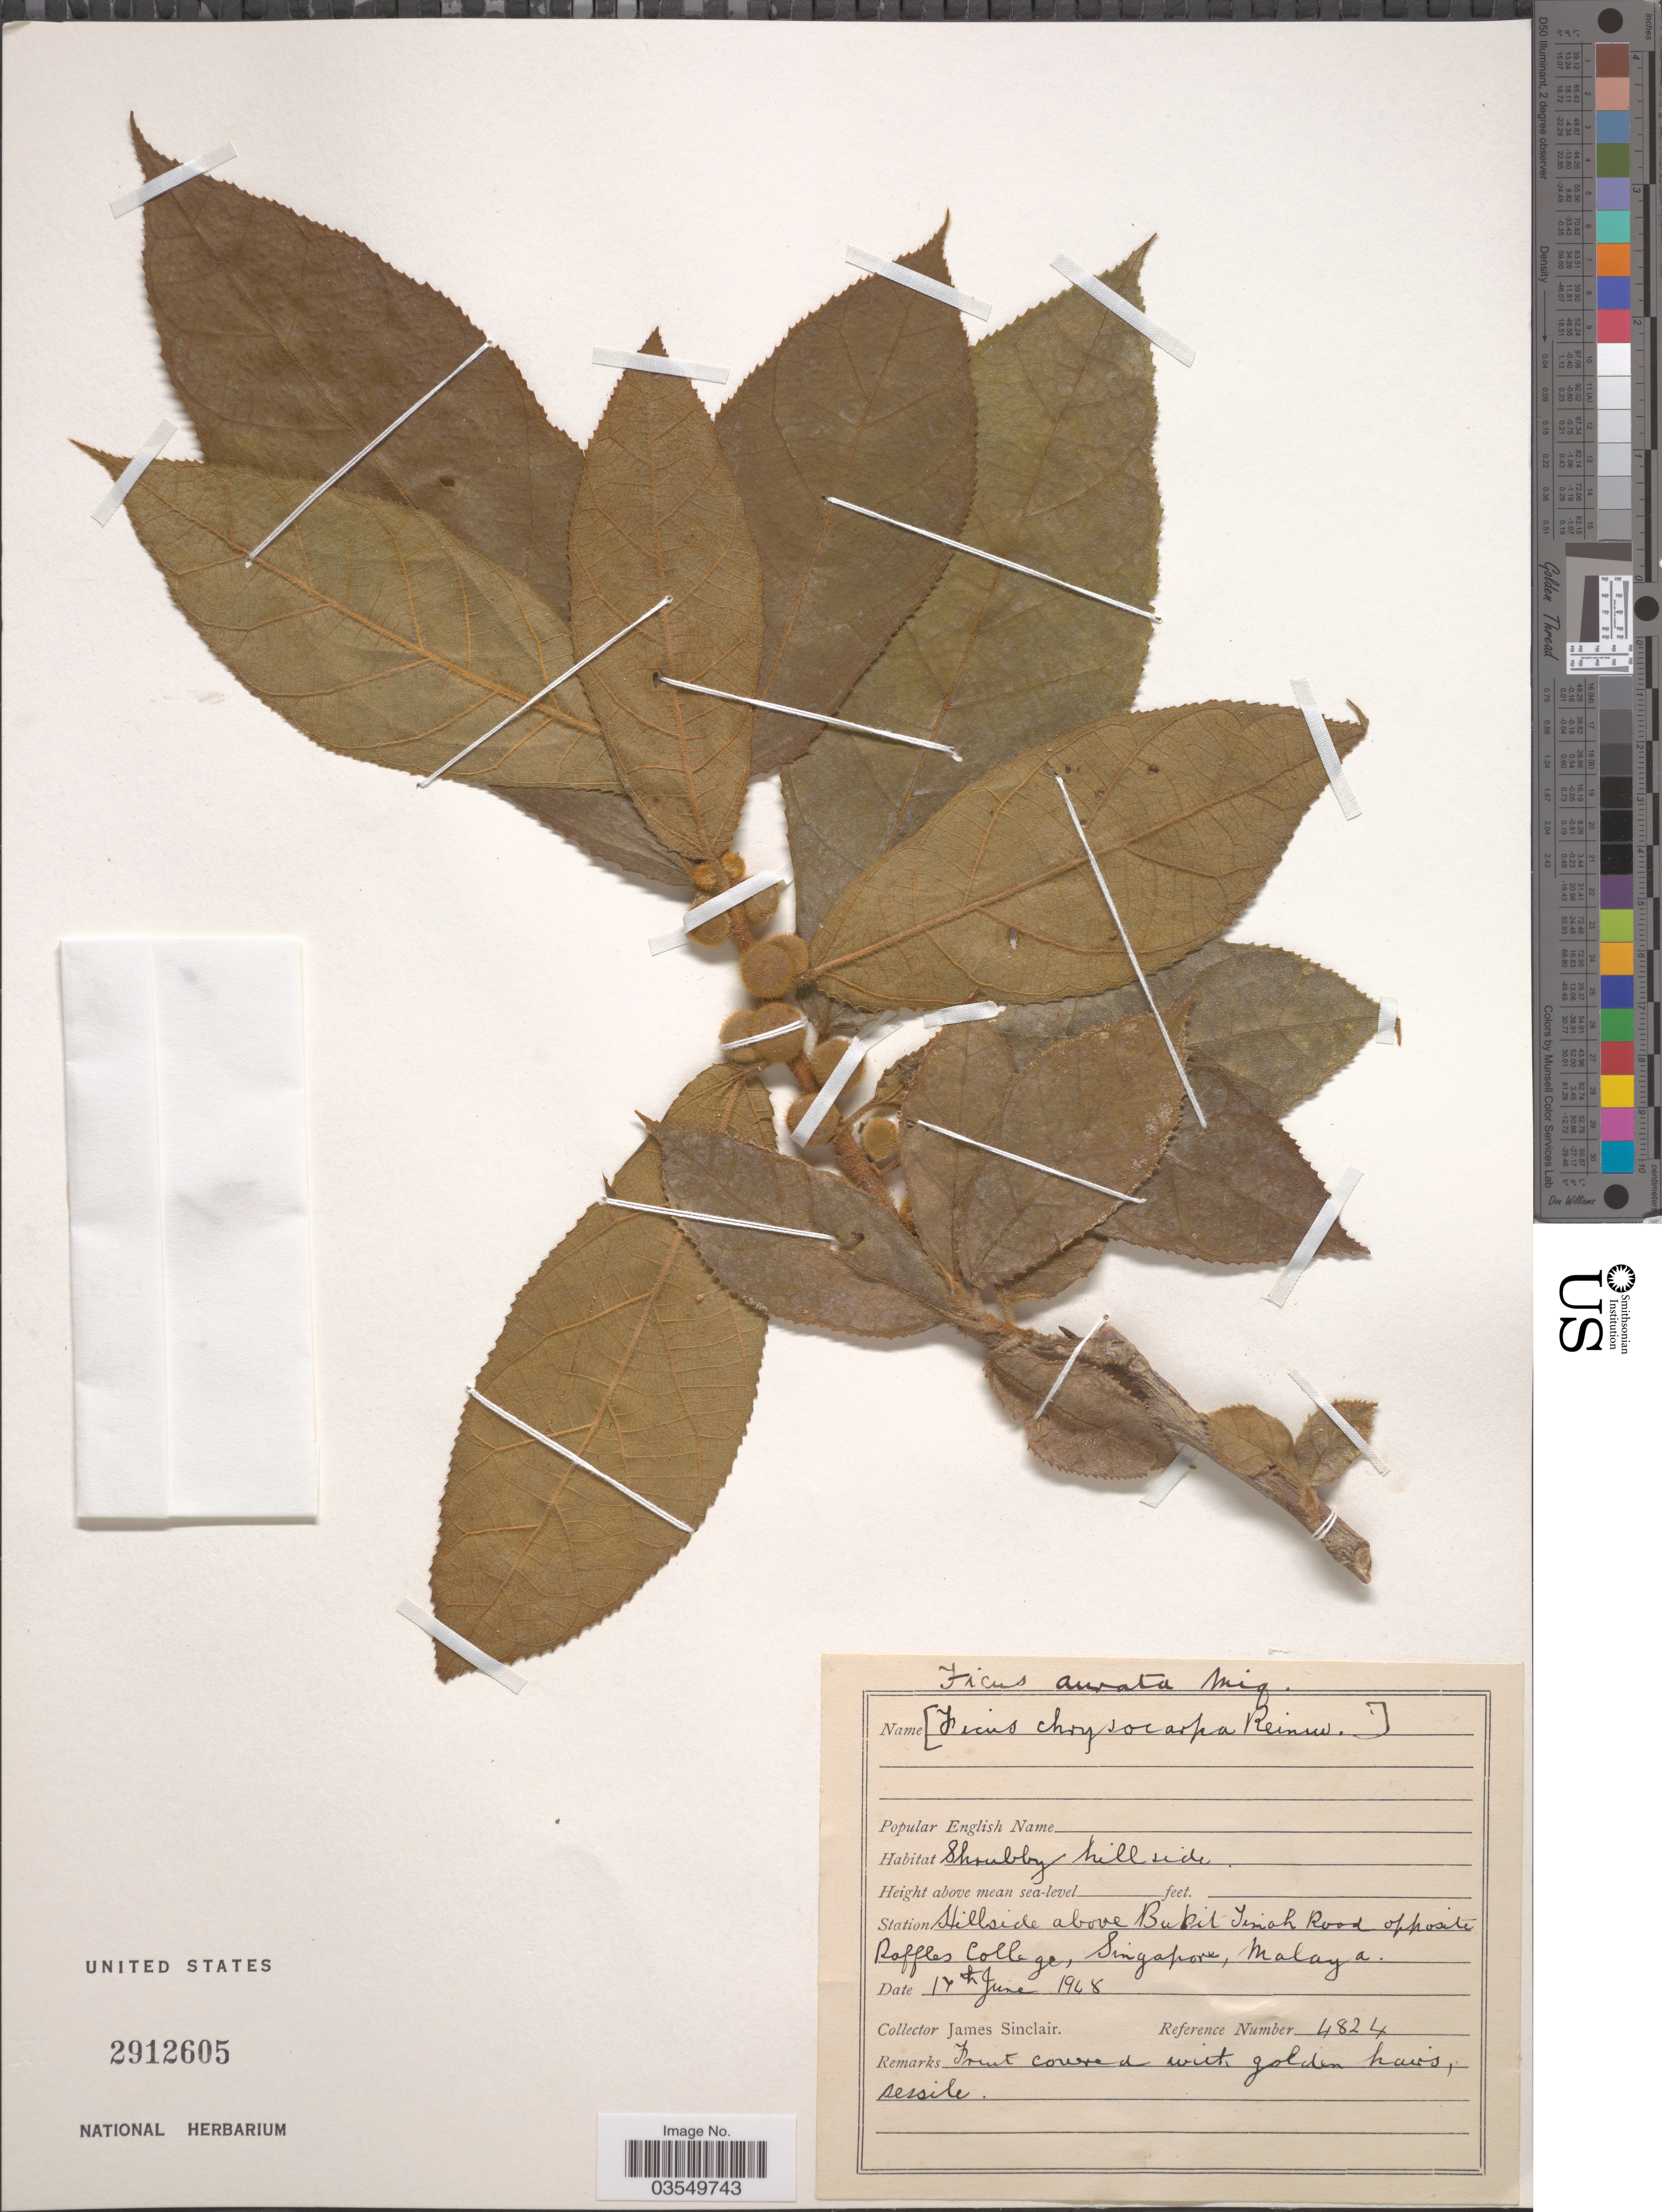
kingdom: Plantae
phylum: Tracheophyta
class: Magnoliopsida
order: Rosales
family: Moraceae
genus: Ficus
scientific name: Ficus aurata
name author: (Miq.) Miq.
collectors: J. Sinclair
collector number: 4824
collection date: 1948-06-17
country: Singapore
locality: Station Hillside above Bukit-Teniah Road opposite Roffes College, Singapore, Malaya.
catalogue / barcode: US 2912605